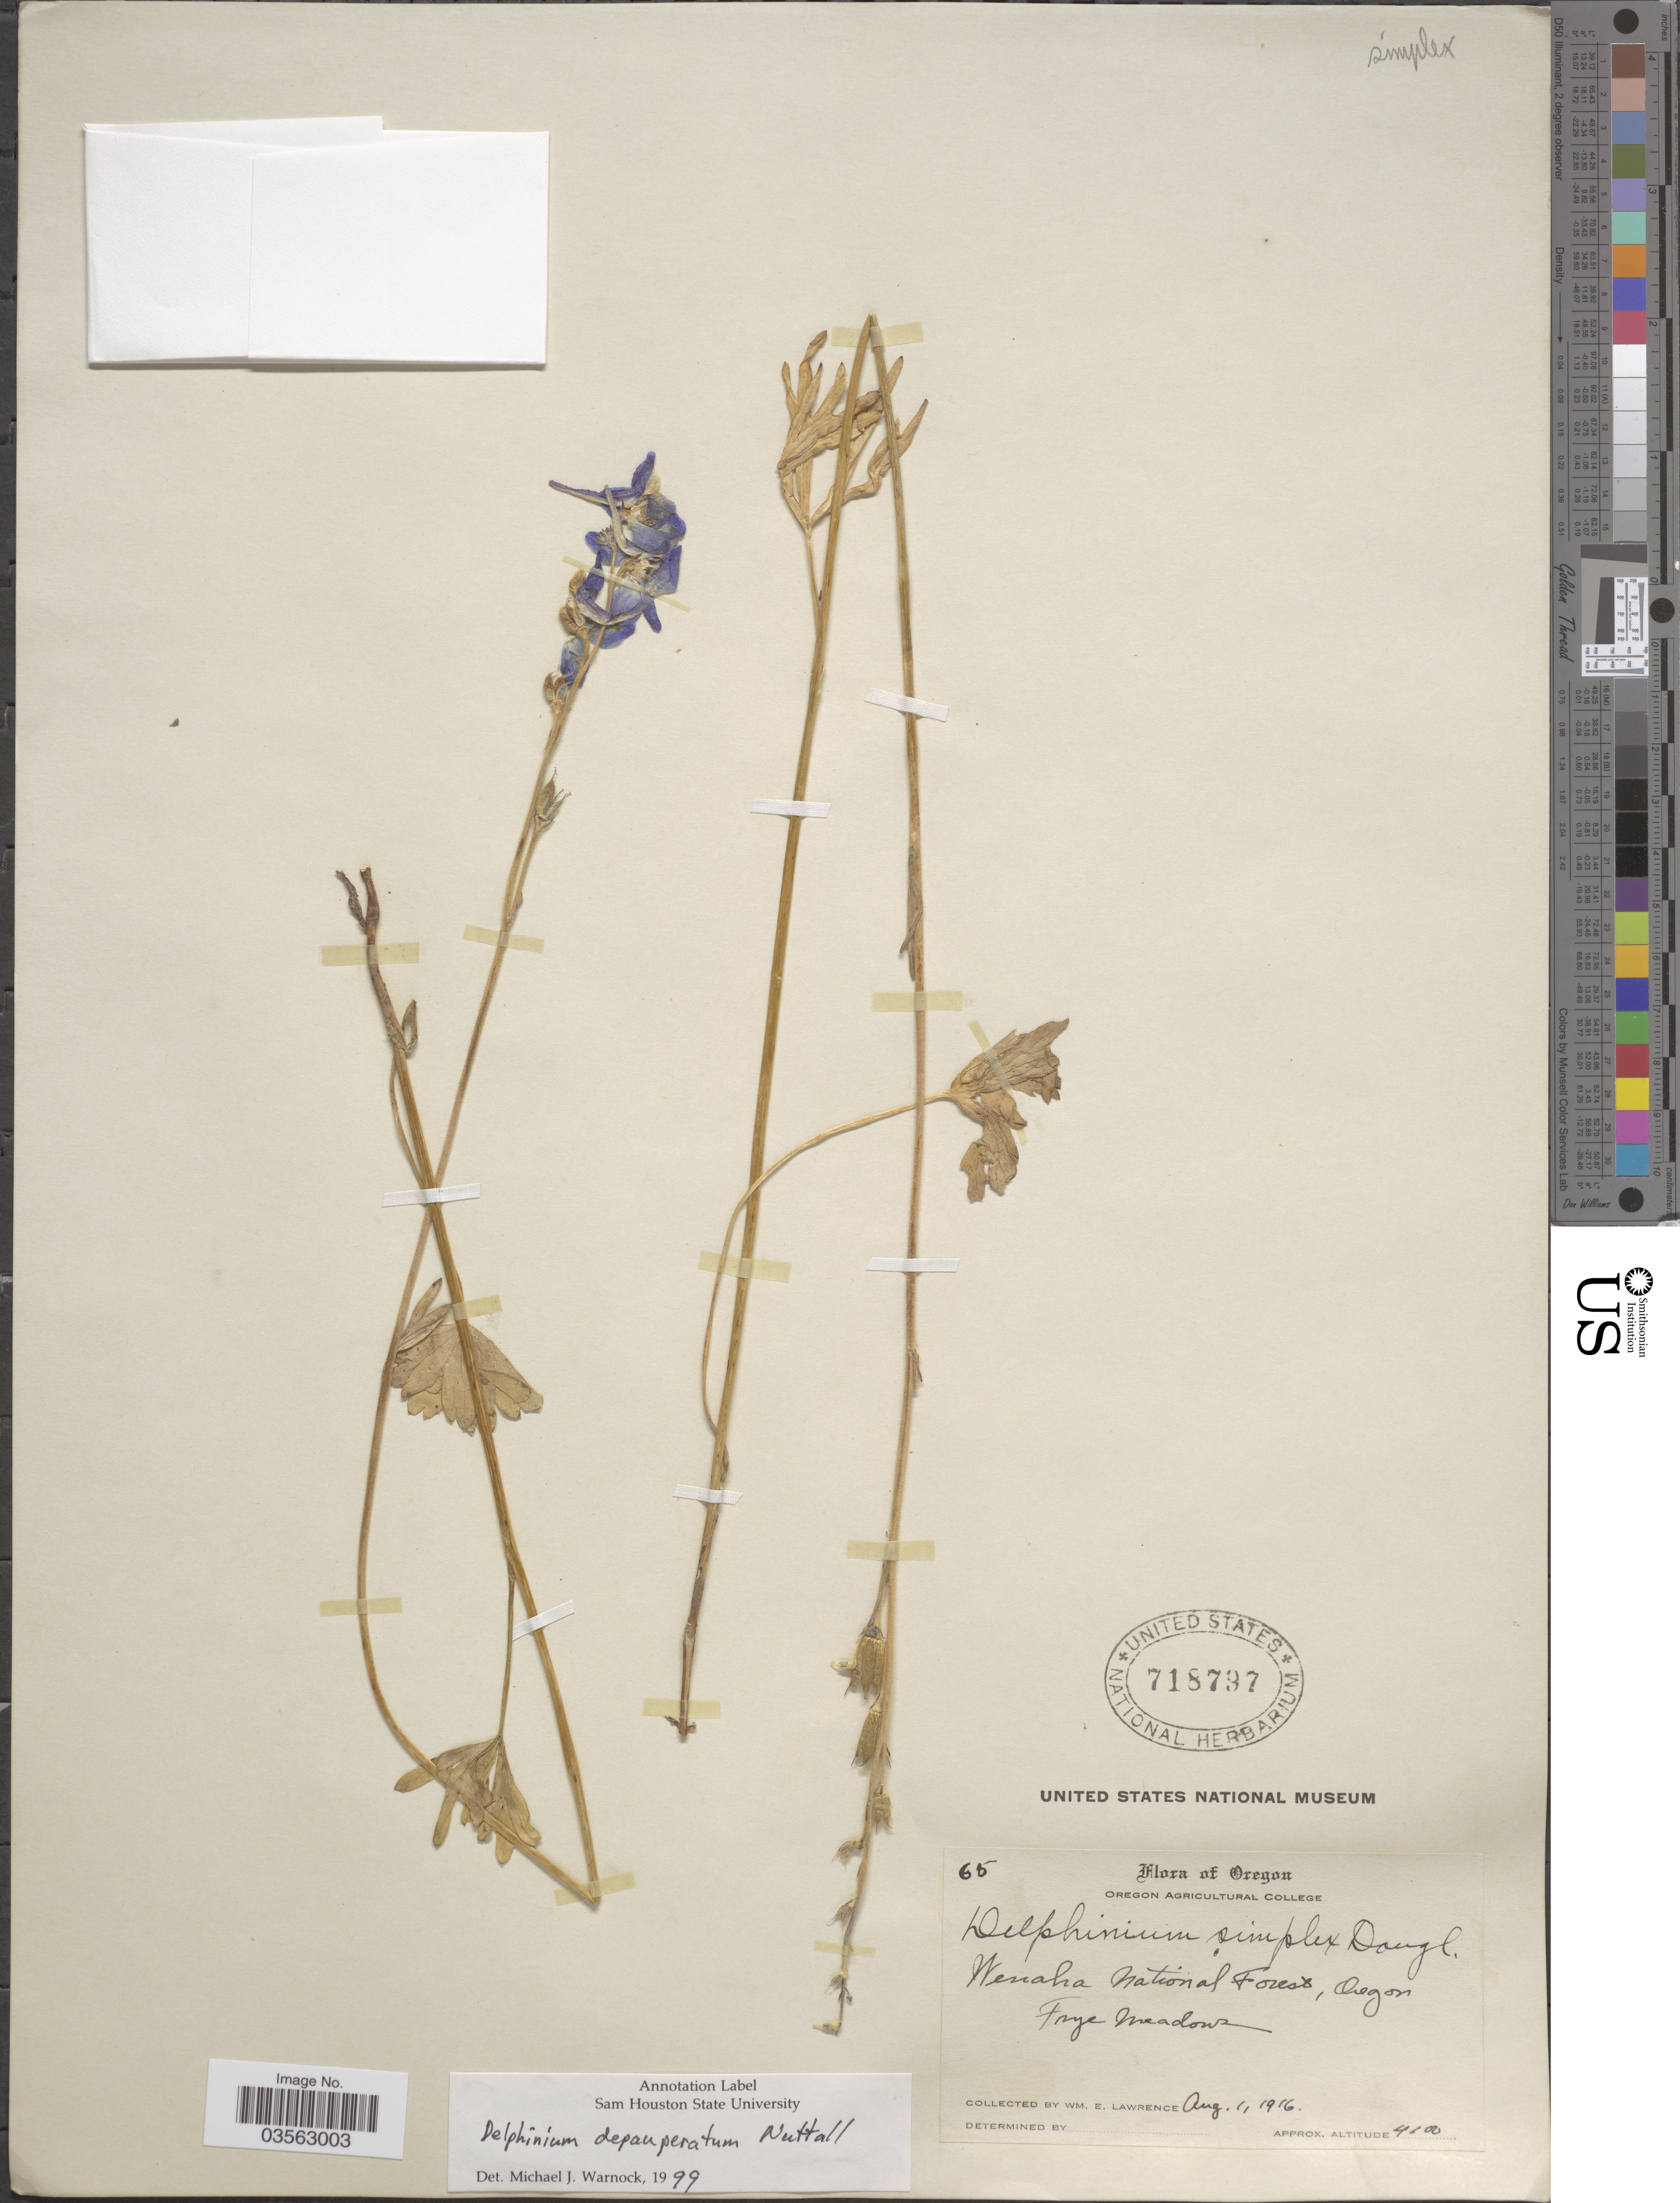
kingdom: Plantae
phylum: Tracheophyta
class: Magnoliopsida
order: Ranunculales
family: Ranunculaceae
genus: Delphinium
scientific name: Delphinium depauperatum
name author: Nutt.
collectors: W. Lawrence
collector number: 65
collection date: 1916-08-01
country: United States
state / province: Oregon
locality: Wenaha National Forest, Oregon Frye Meadows.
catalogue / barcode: US 718797